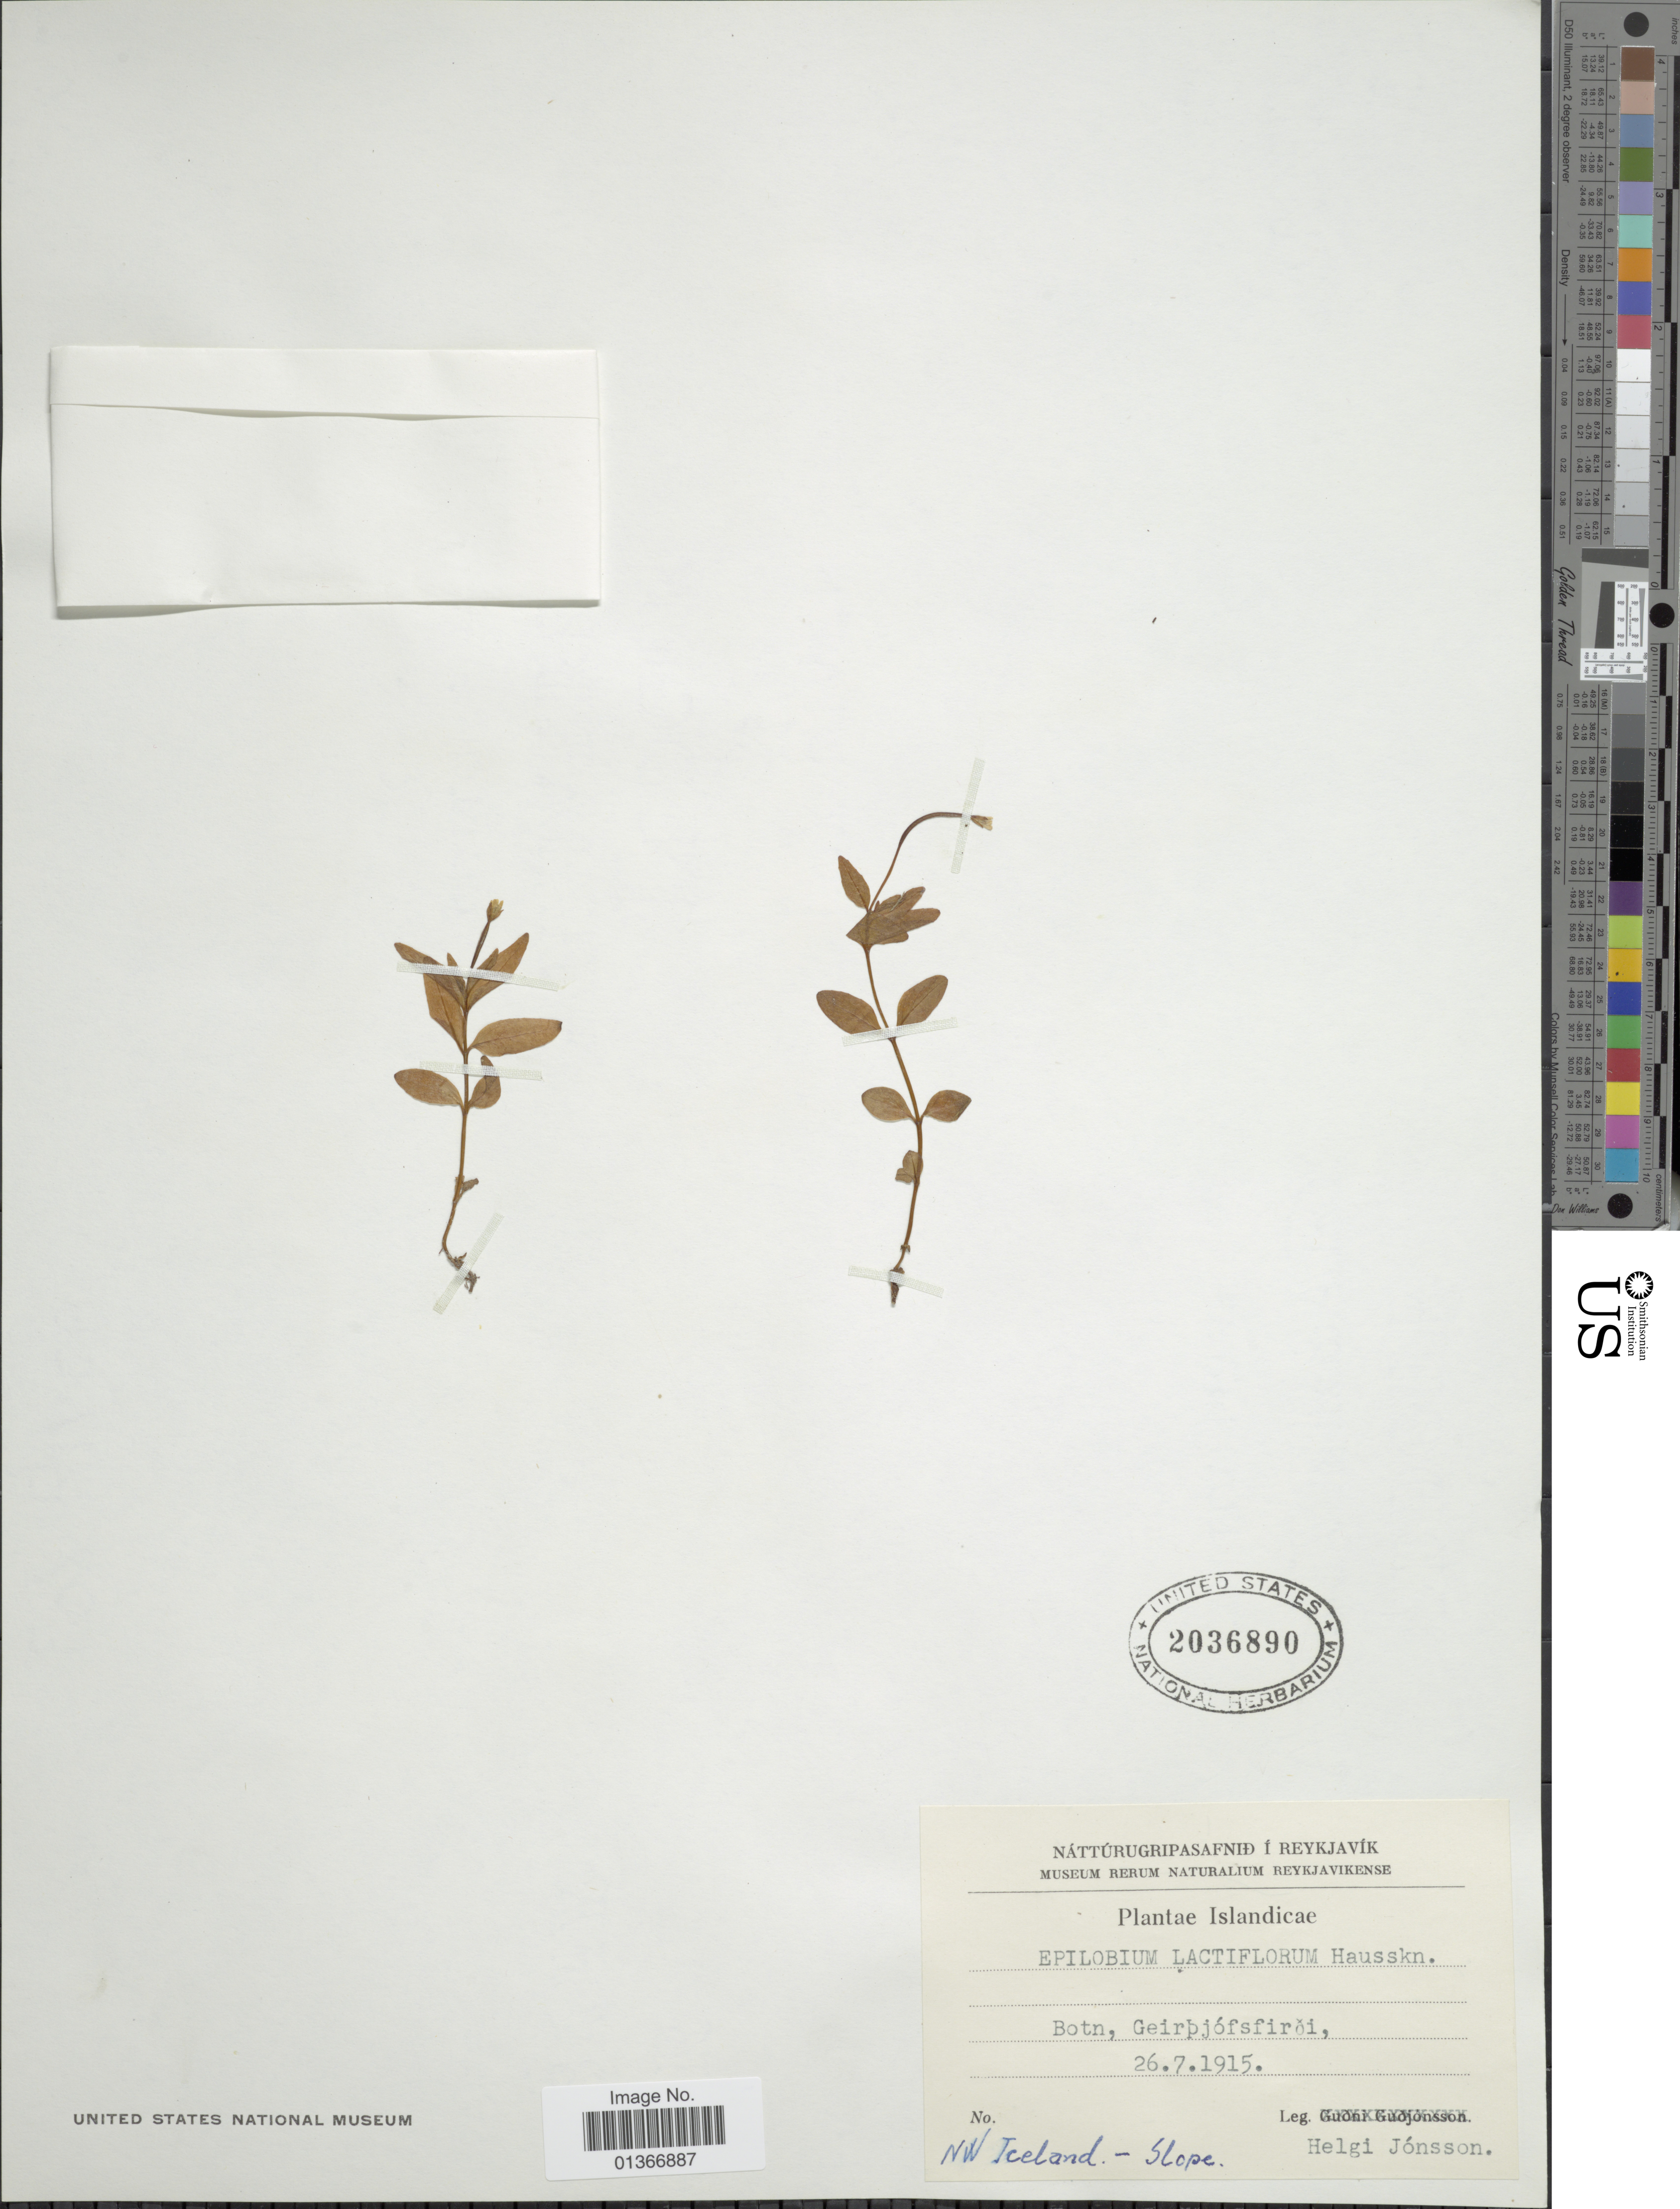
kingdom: Plantae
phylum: Tracheophyta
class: Magnoliopsida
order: Myrtales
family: Onagraceae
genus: Epilobium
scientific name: Epilobium lactiflorum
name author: Hausskn.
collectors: H. Jónsson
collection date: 1915-07-26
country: Iceland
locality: Botn, X, NW Iceland - Slope.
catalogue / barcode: US 2036890